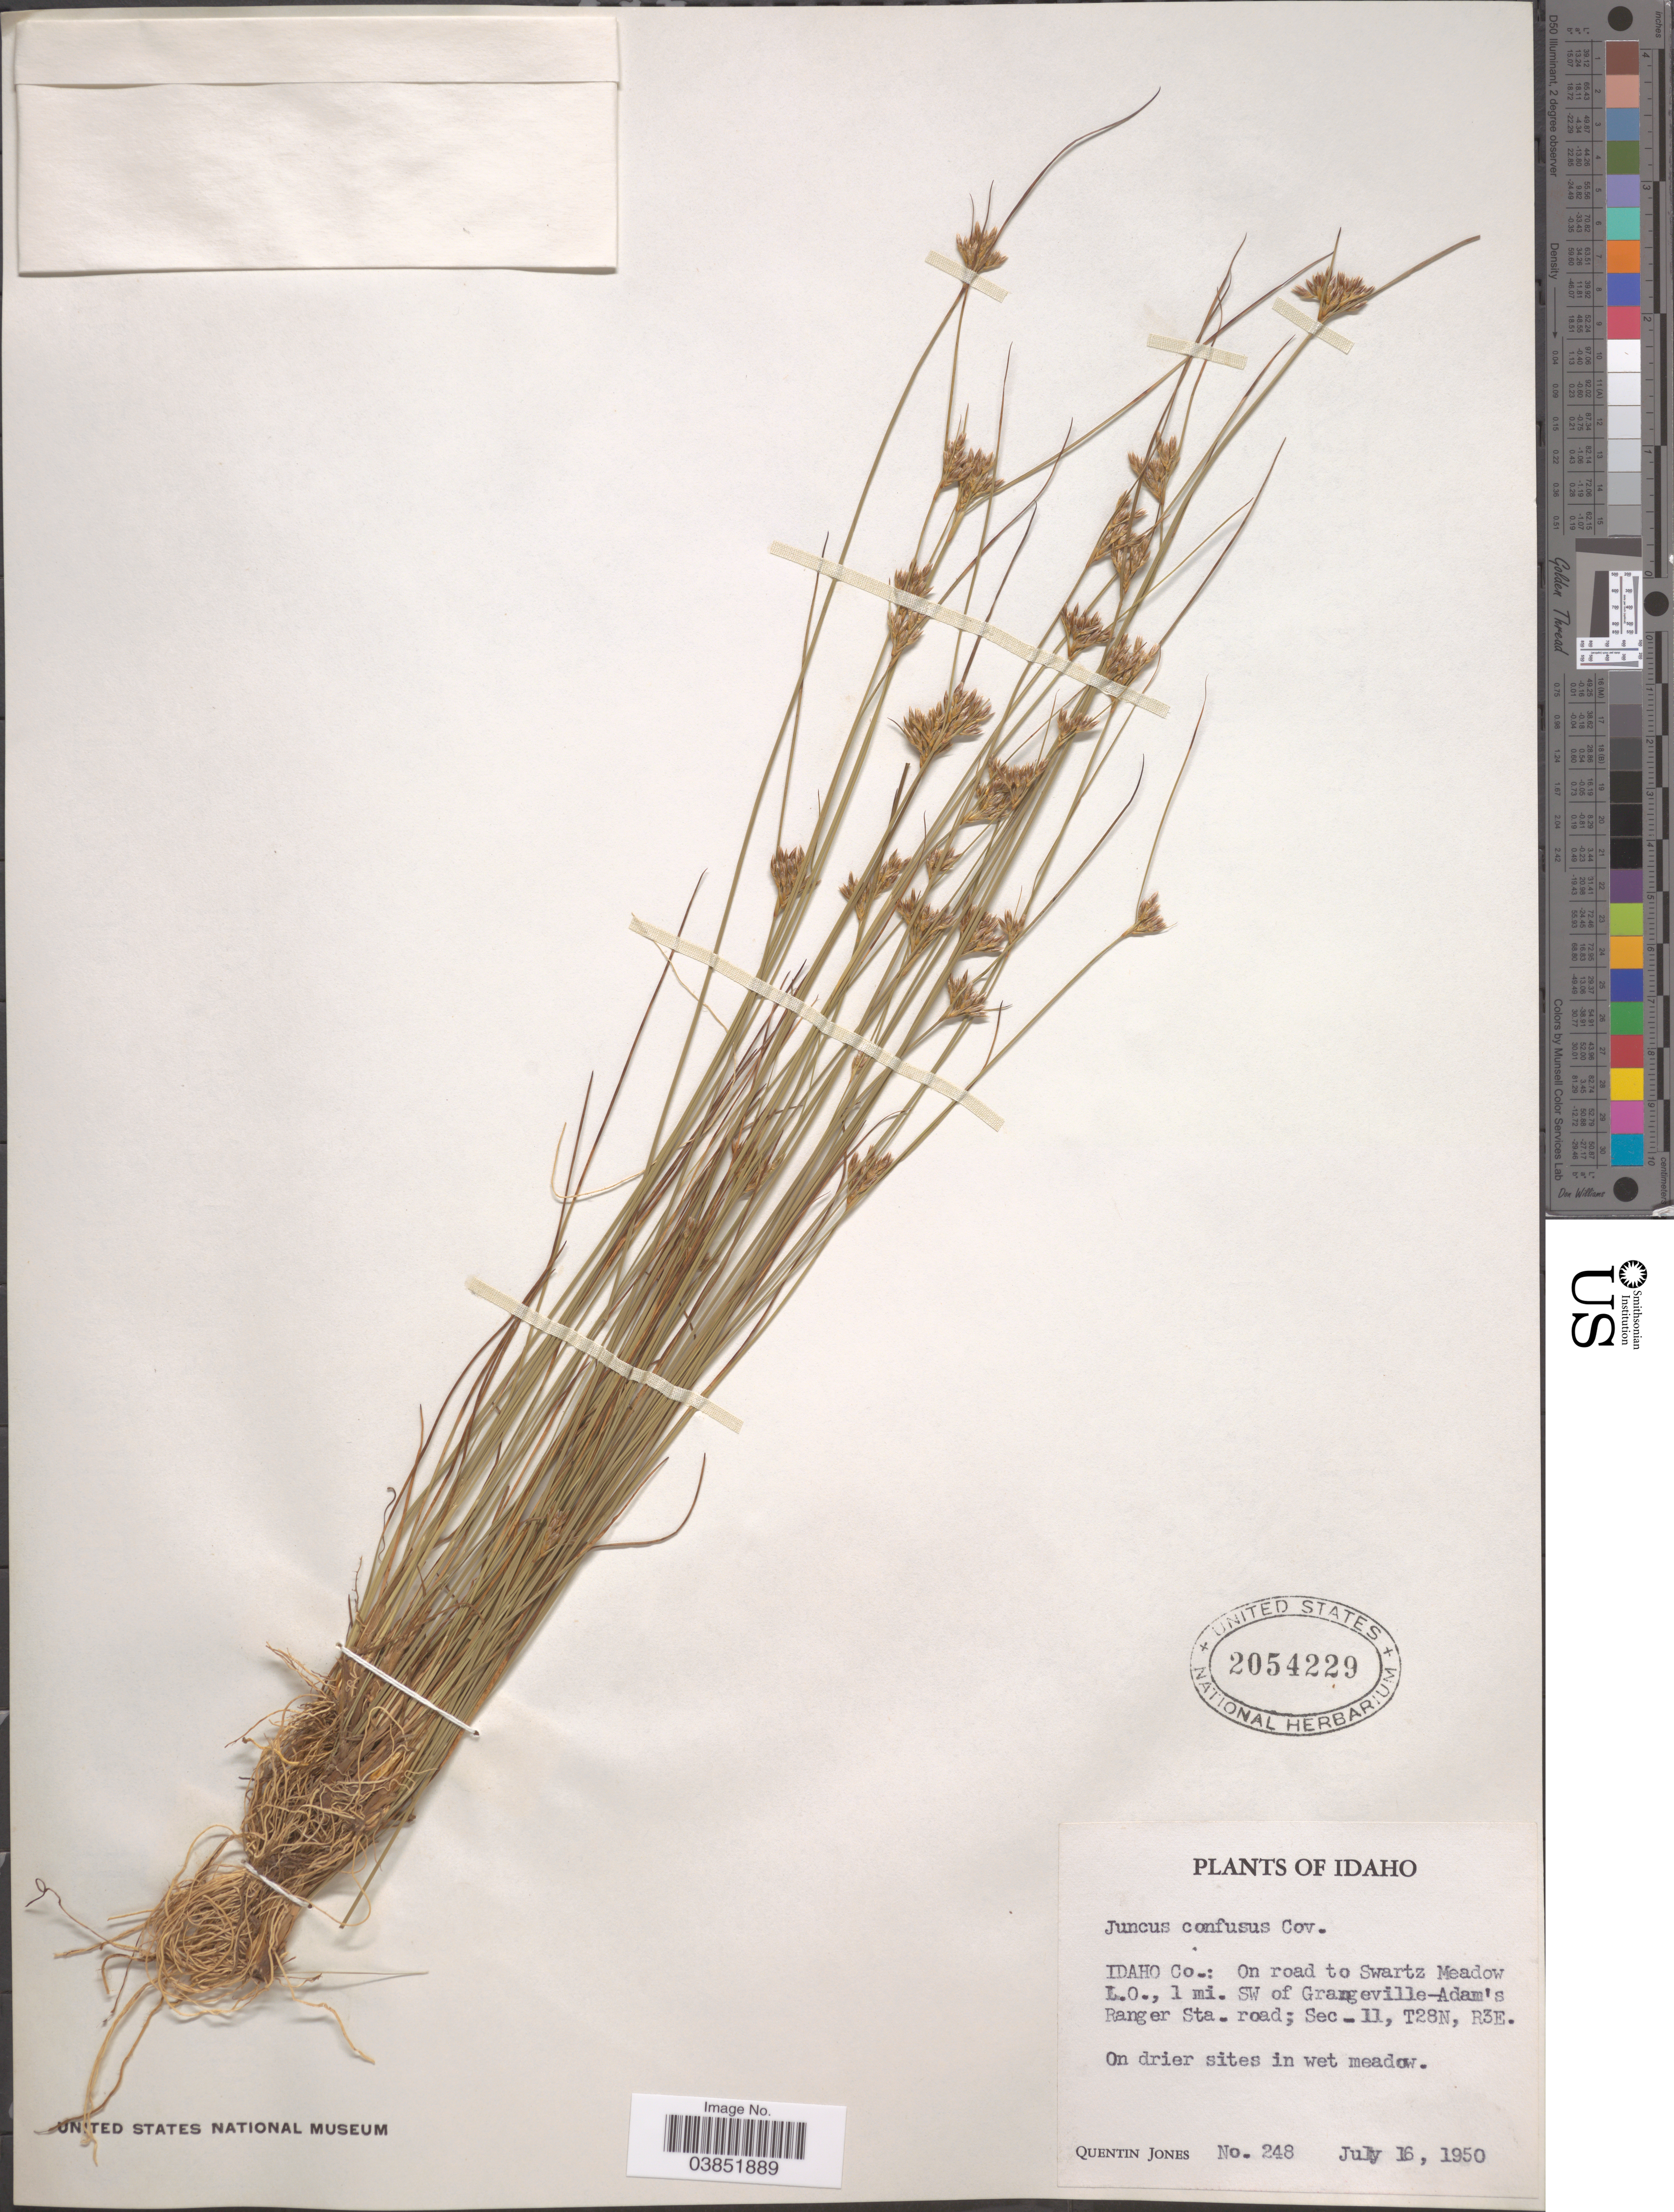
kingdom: Plantae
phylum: Tracheophyta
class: Liliopsida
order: Poales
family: Juncaceae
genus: Juncus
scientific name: Juncus confusus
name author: Coville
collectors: Q. Jones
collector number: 248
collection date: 1950-07-16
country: United States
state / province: Idaho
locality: Idaho Co-: On road to Swartz Meadow L. O., 1 mi. SW of Grangeville-Adam's Ranger Sta-road; Sec-11, T28N, R3E.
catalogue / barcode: US 2054229